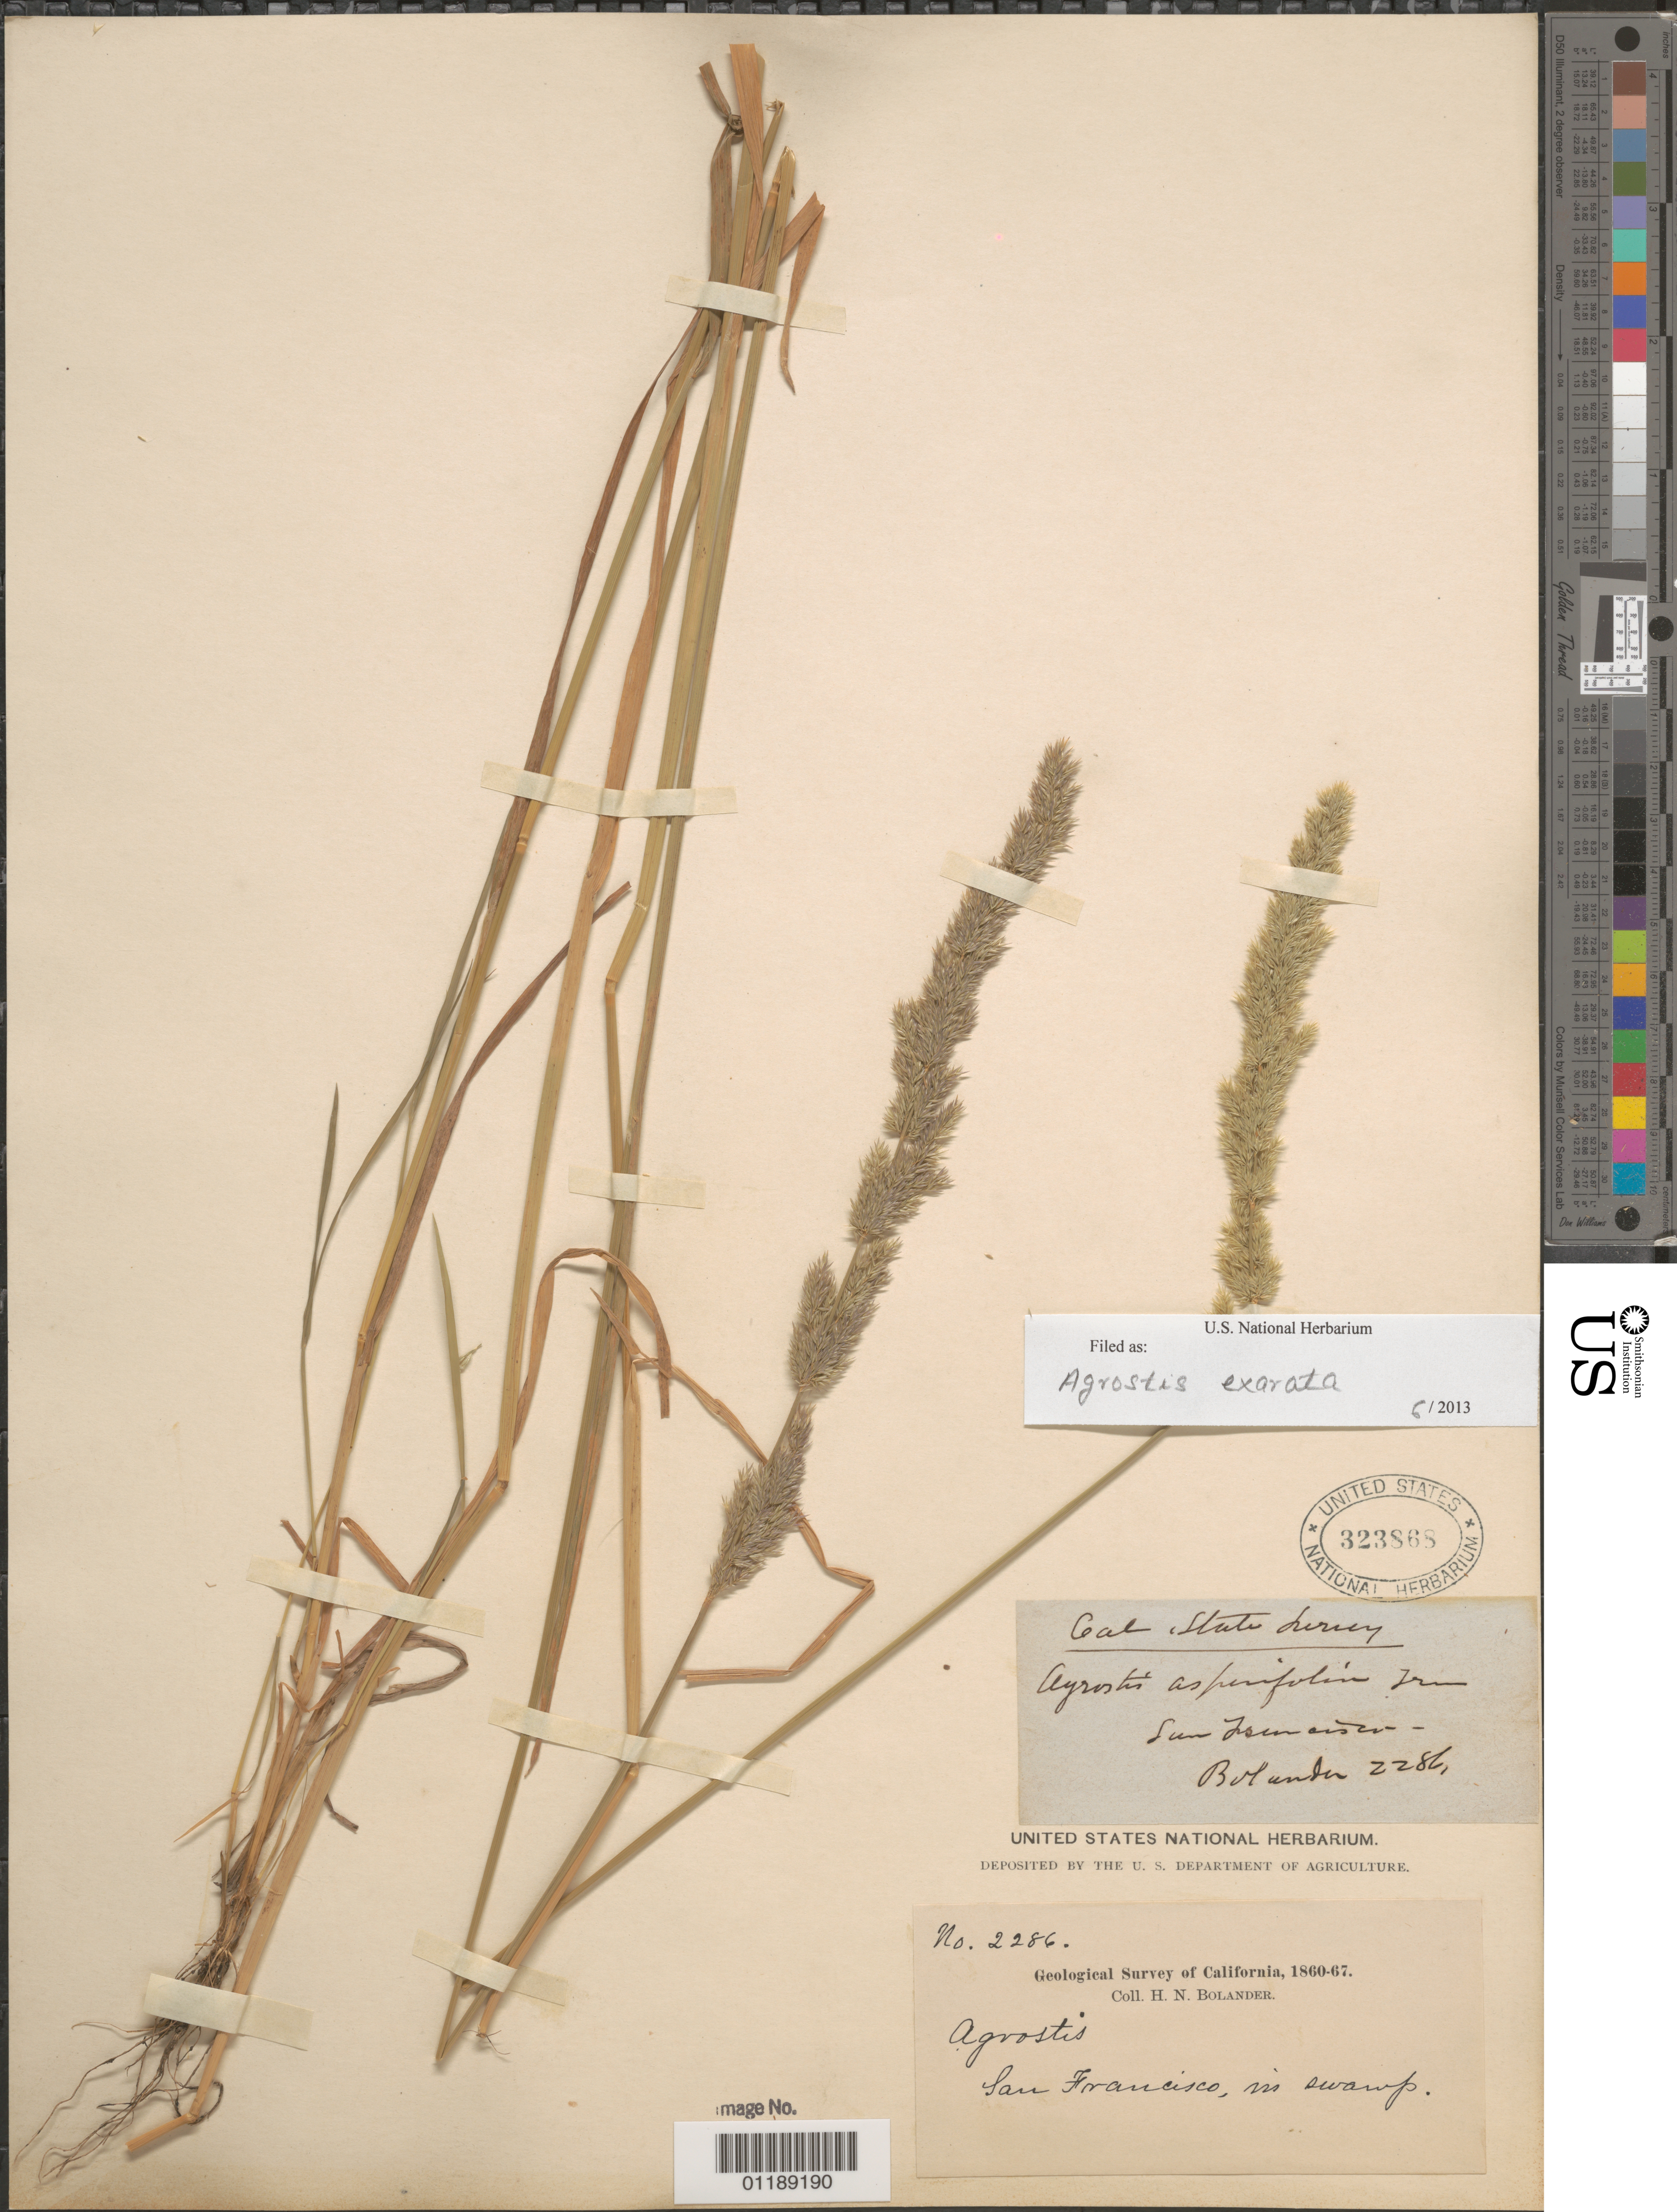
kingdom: Plantae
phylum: Tracheophyta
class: Liliopsida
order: Poales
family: Poaceae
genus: Agrostis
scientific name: Agrostis exarata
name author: Trin.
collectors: H. Bolander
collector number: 2286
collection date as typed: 1860 to -- --- 1867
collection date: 1860/1867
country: United States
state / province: California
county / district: San Francisco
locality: San Francisco.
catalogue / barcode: US 323868